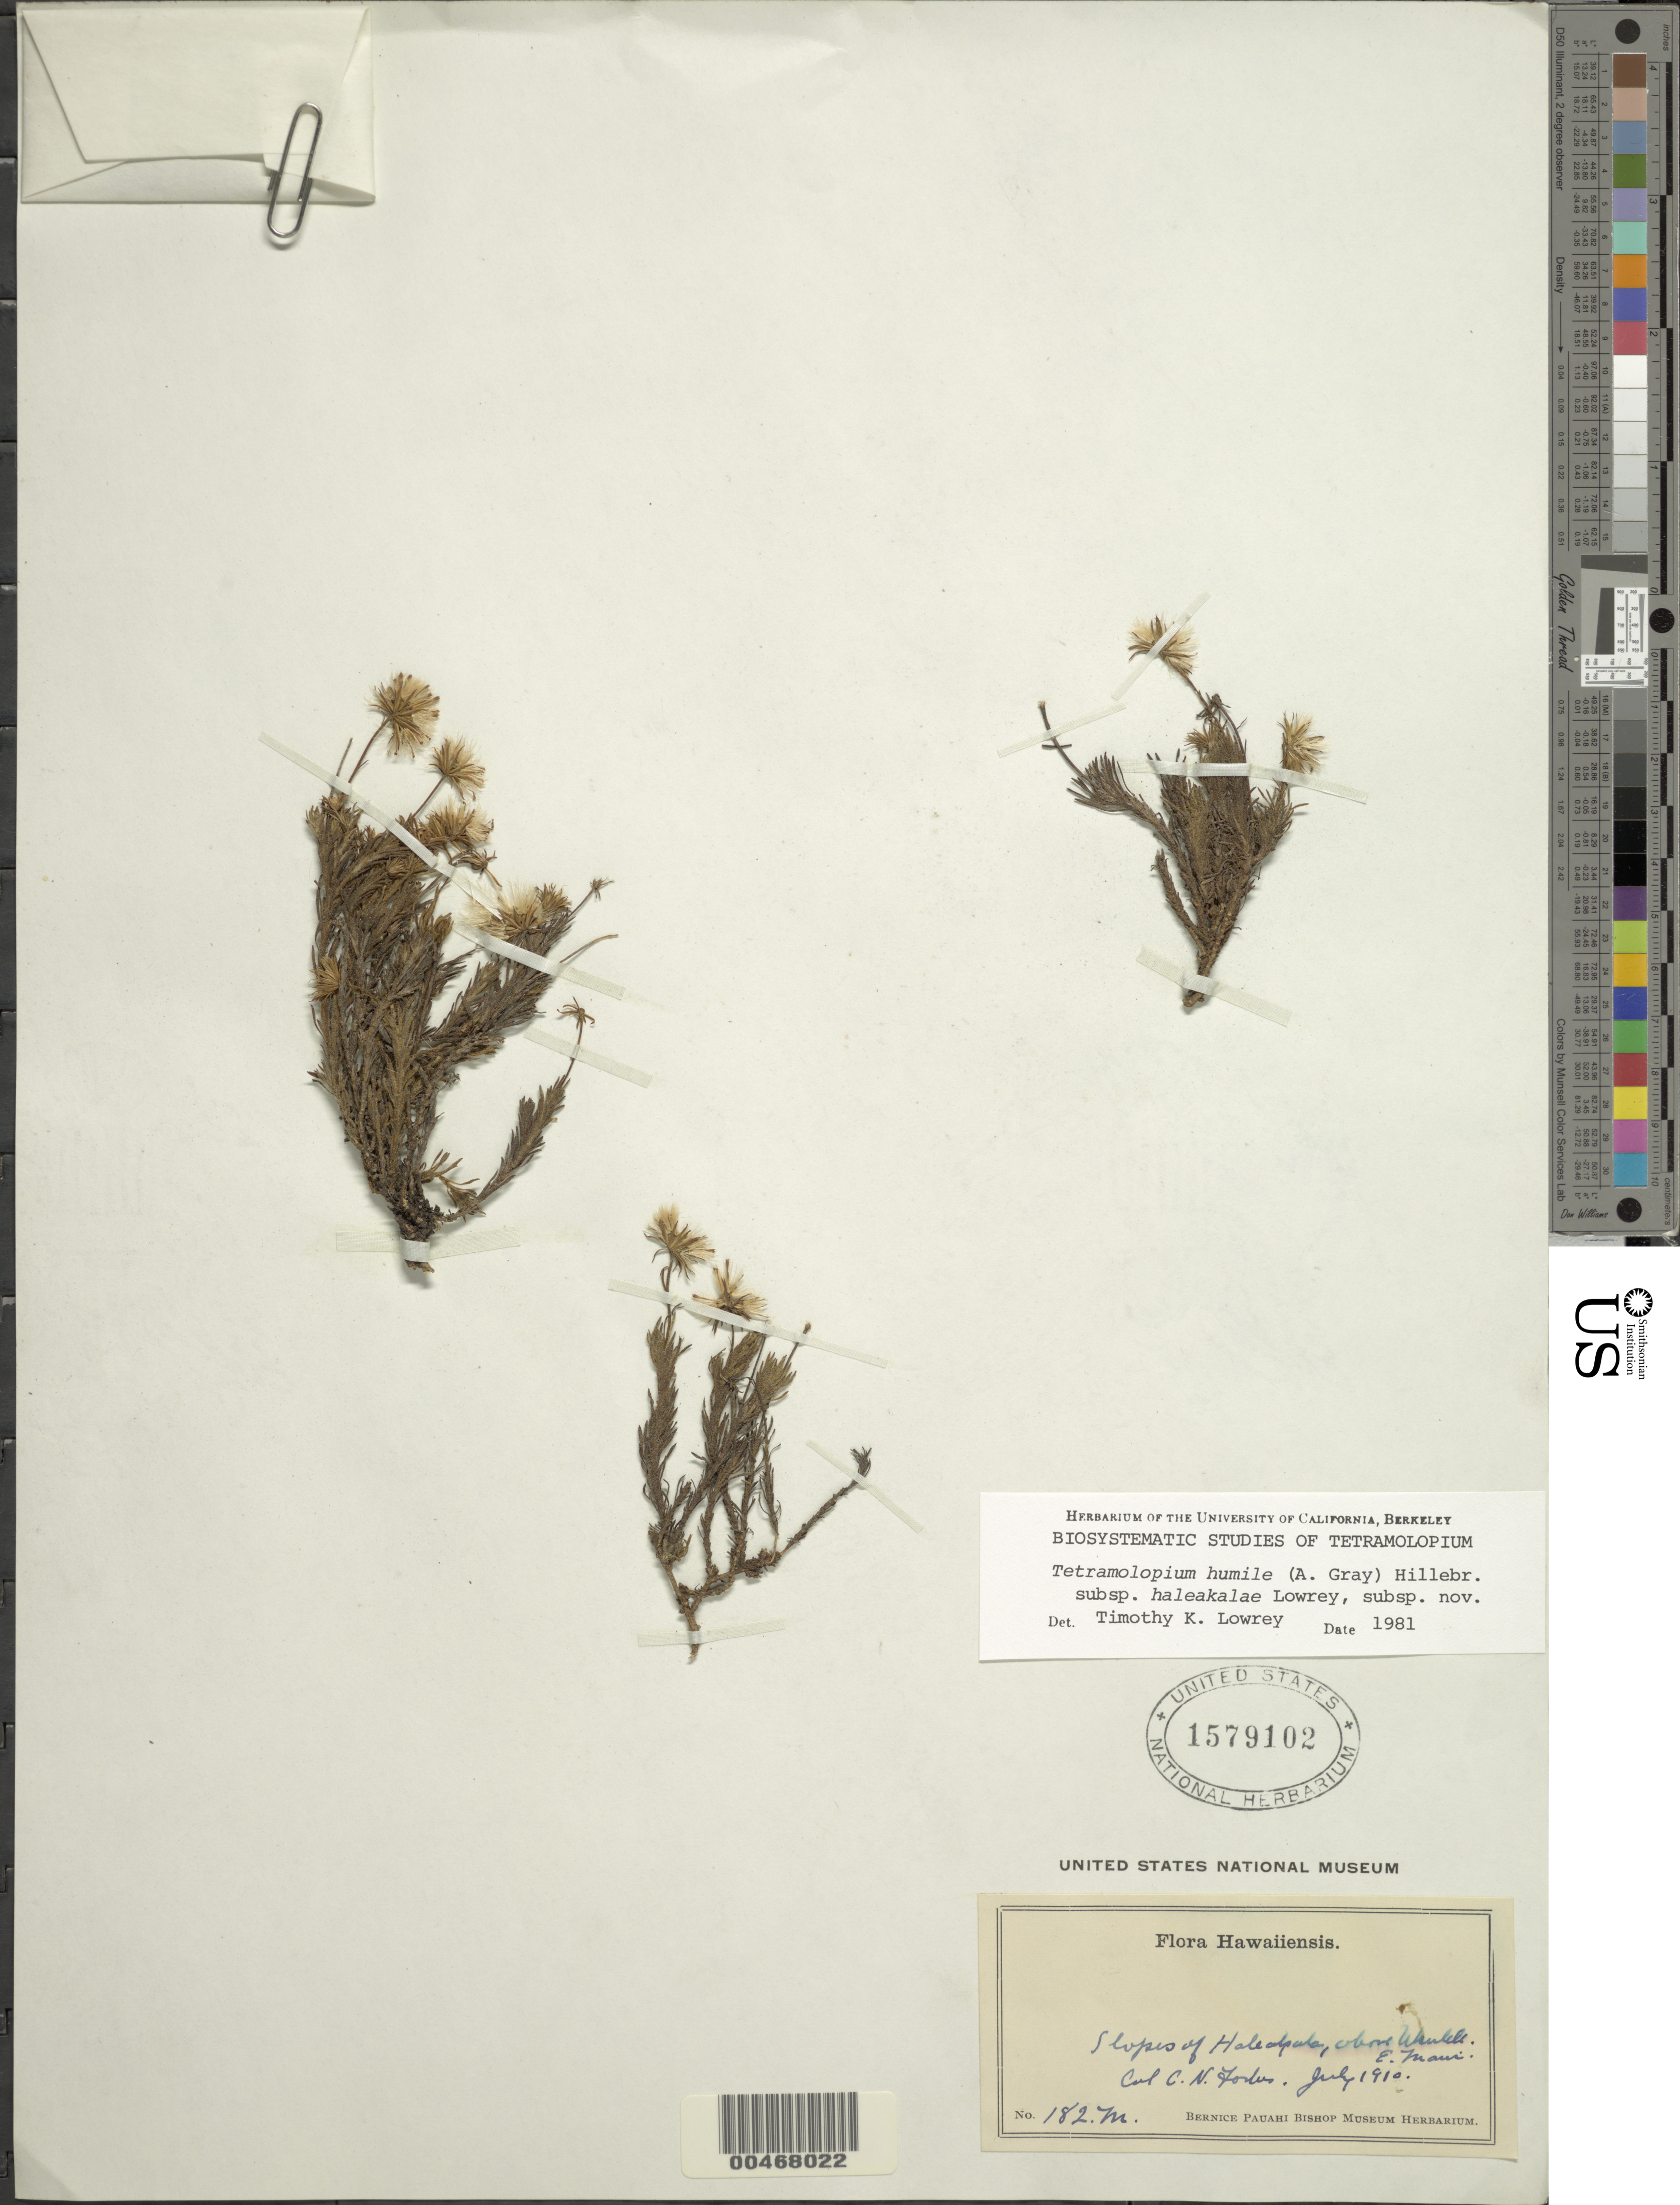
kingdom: Plantae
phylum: Tracheophyta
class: Magnoliopsida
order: Asterales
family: Asteraceae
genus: Tetramolopium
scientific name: Tetramolopium humile subsp. haleakalae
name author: Lowrey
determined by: Lowrey, T. K.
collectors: C. N. Forbes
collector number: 182.M.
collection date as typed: Jul 1910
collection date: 1910-07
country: United States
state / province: Hawaii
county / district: Maui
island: Maui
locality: Slopes of Haleakala, above Wailele, East Maui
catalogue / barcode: US 1579102